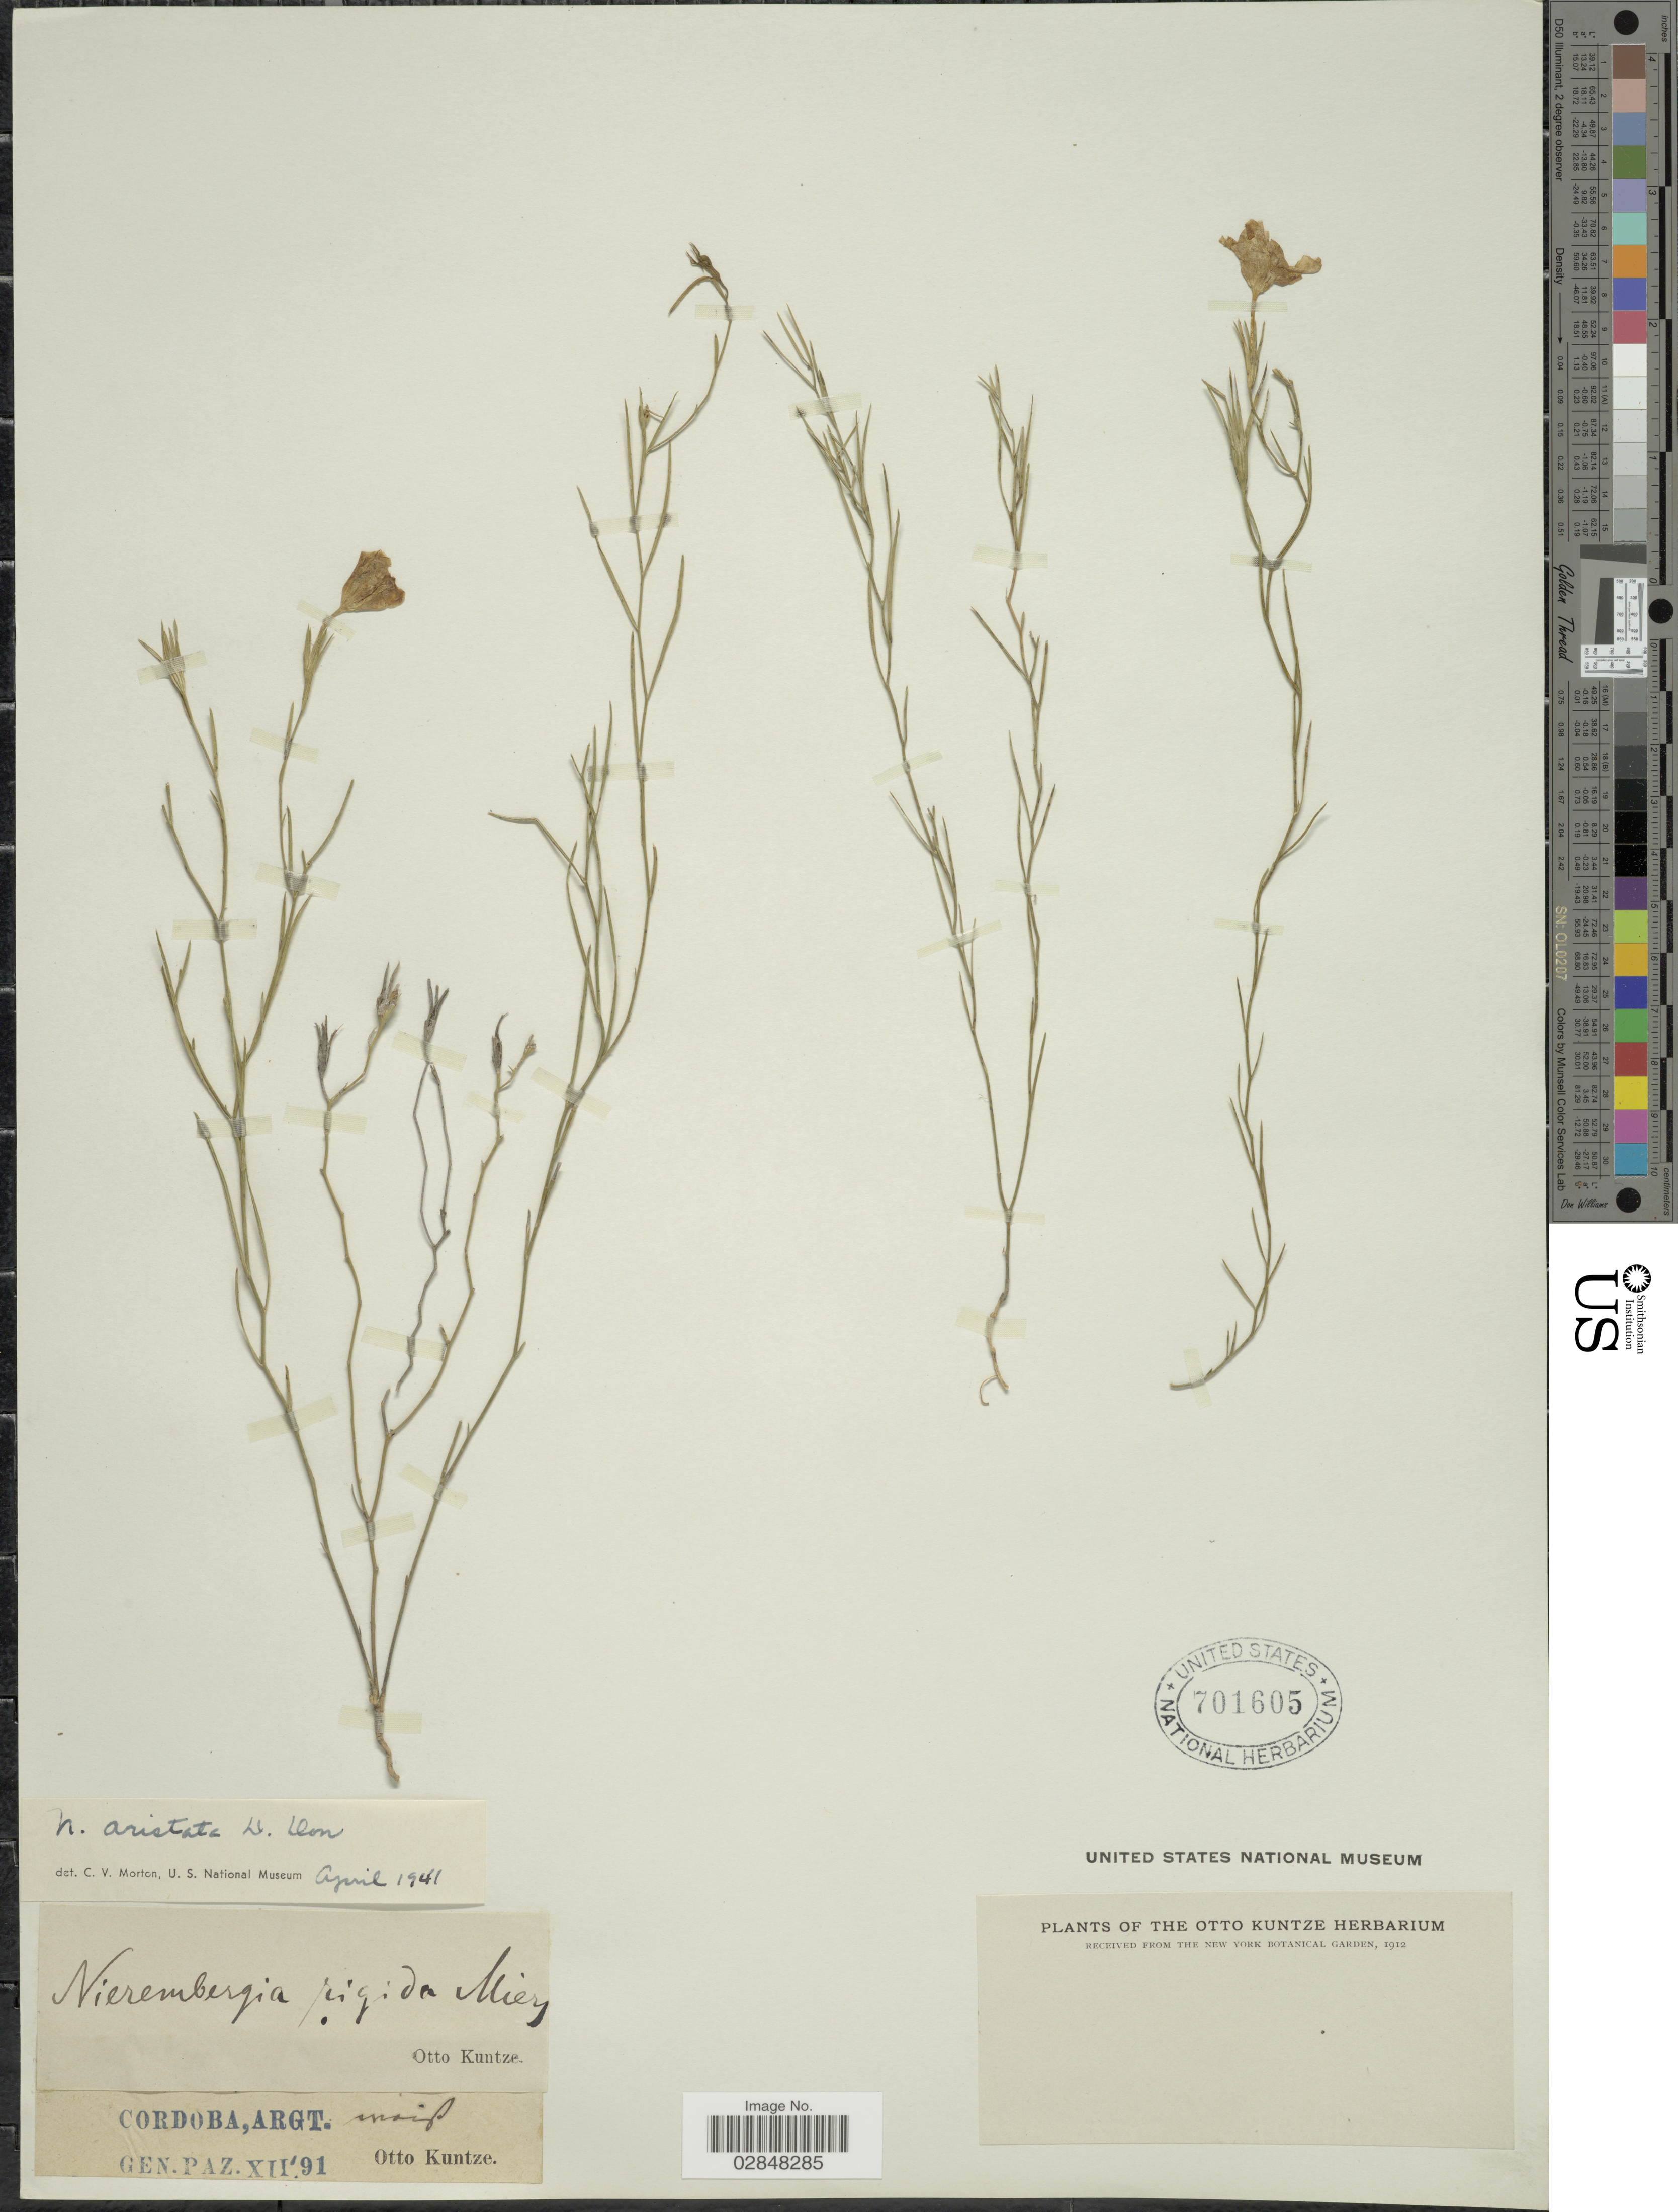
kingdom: Plantae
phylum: Tracheophyta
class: Magnoliopsida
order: Solanales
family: Solanaceae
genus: Nierembergia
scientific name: Nierembergia aristata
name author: D. Don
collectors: C.E.O. Kuntze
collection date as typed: Transcribed d/m/y: /12/91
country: Argentina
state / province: Cordoba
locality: Gen. Paz.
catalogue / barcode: US 701605